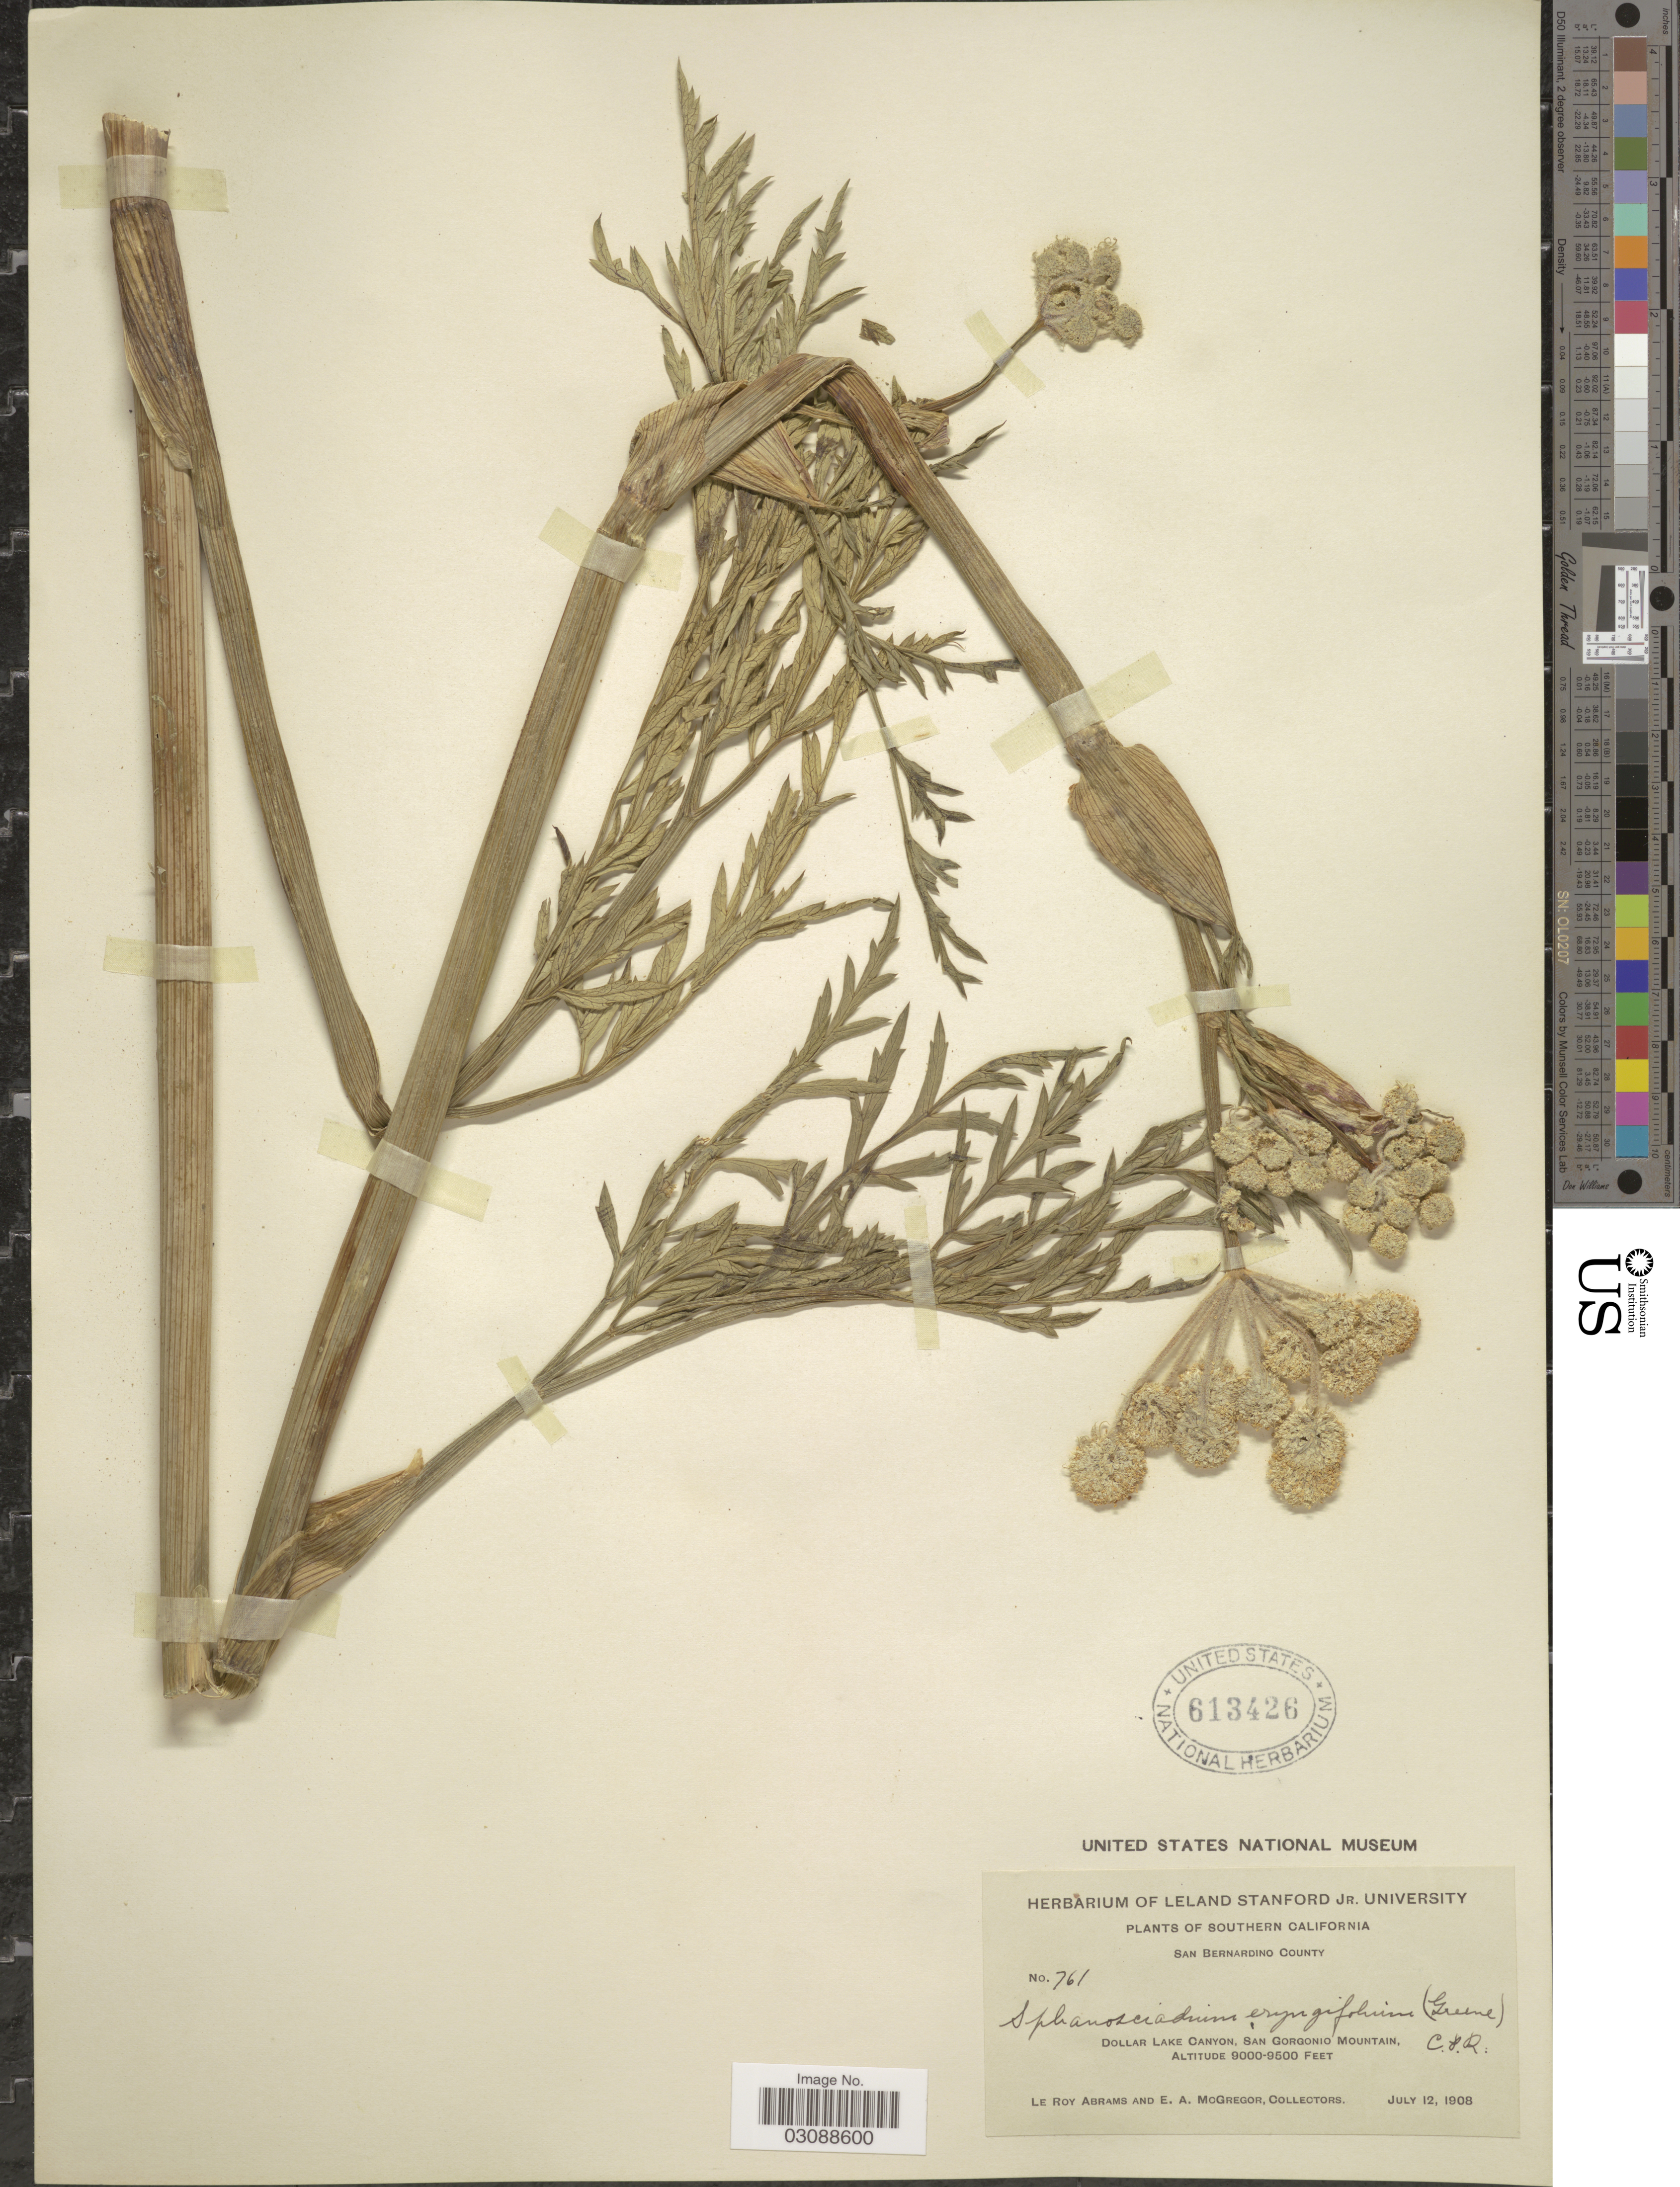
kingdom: Plantae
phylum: Tracheophyta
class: Magnoliopsida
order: Apiales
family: Apiaceae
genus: Sphenosciadium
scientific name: Sphenosciadium eryngiifolium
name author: (Greene) J.M. Coult. & Rose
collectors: L. Abrams & E. A. McGregor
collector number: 761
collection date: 1908-07-12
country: United States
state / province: California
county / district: San Bernardino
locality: Southern California. San Bernardino County. Dollar Lake Canyon, San Gorgonio Mountain.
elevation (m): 2743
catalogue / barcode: US 613426